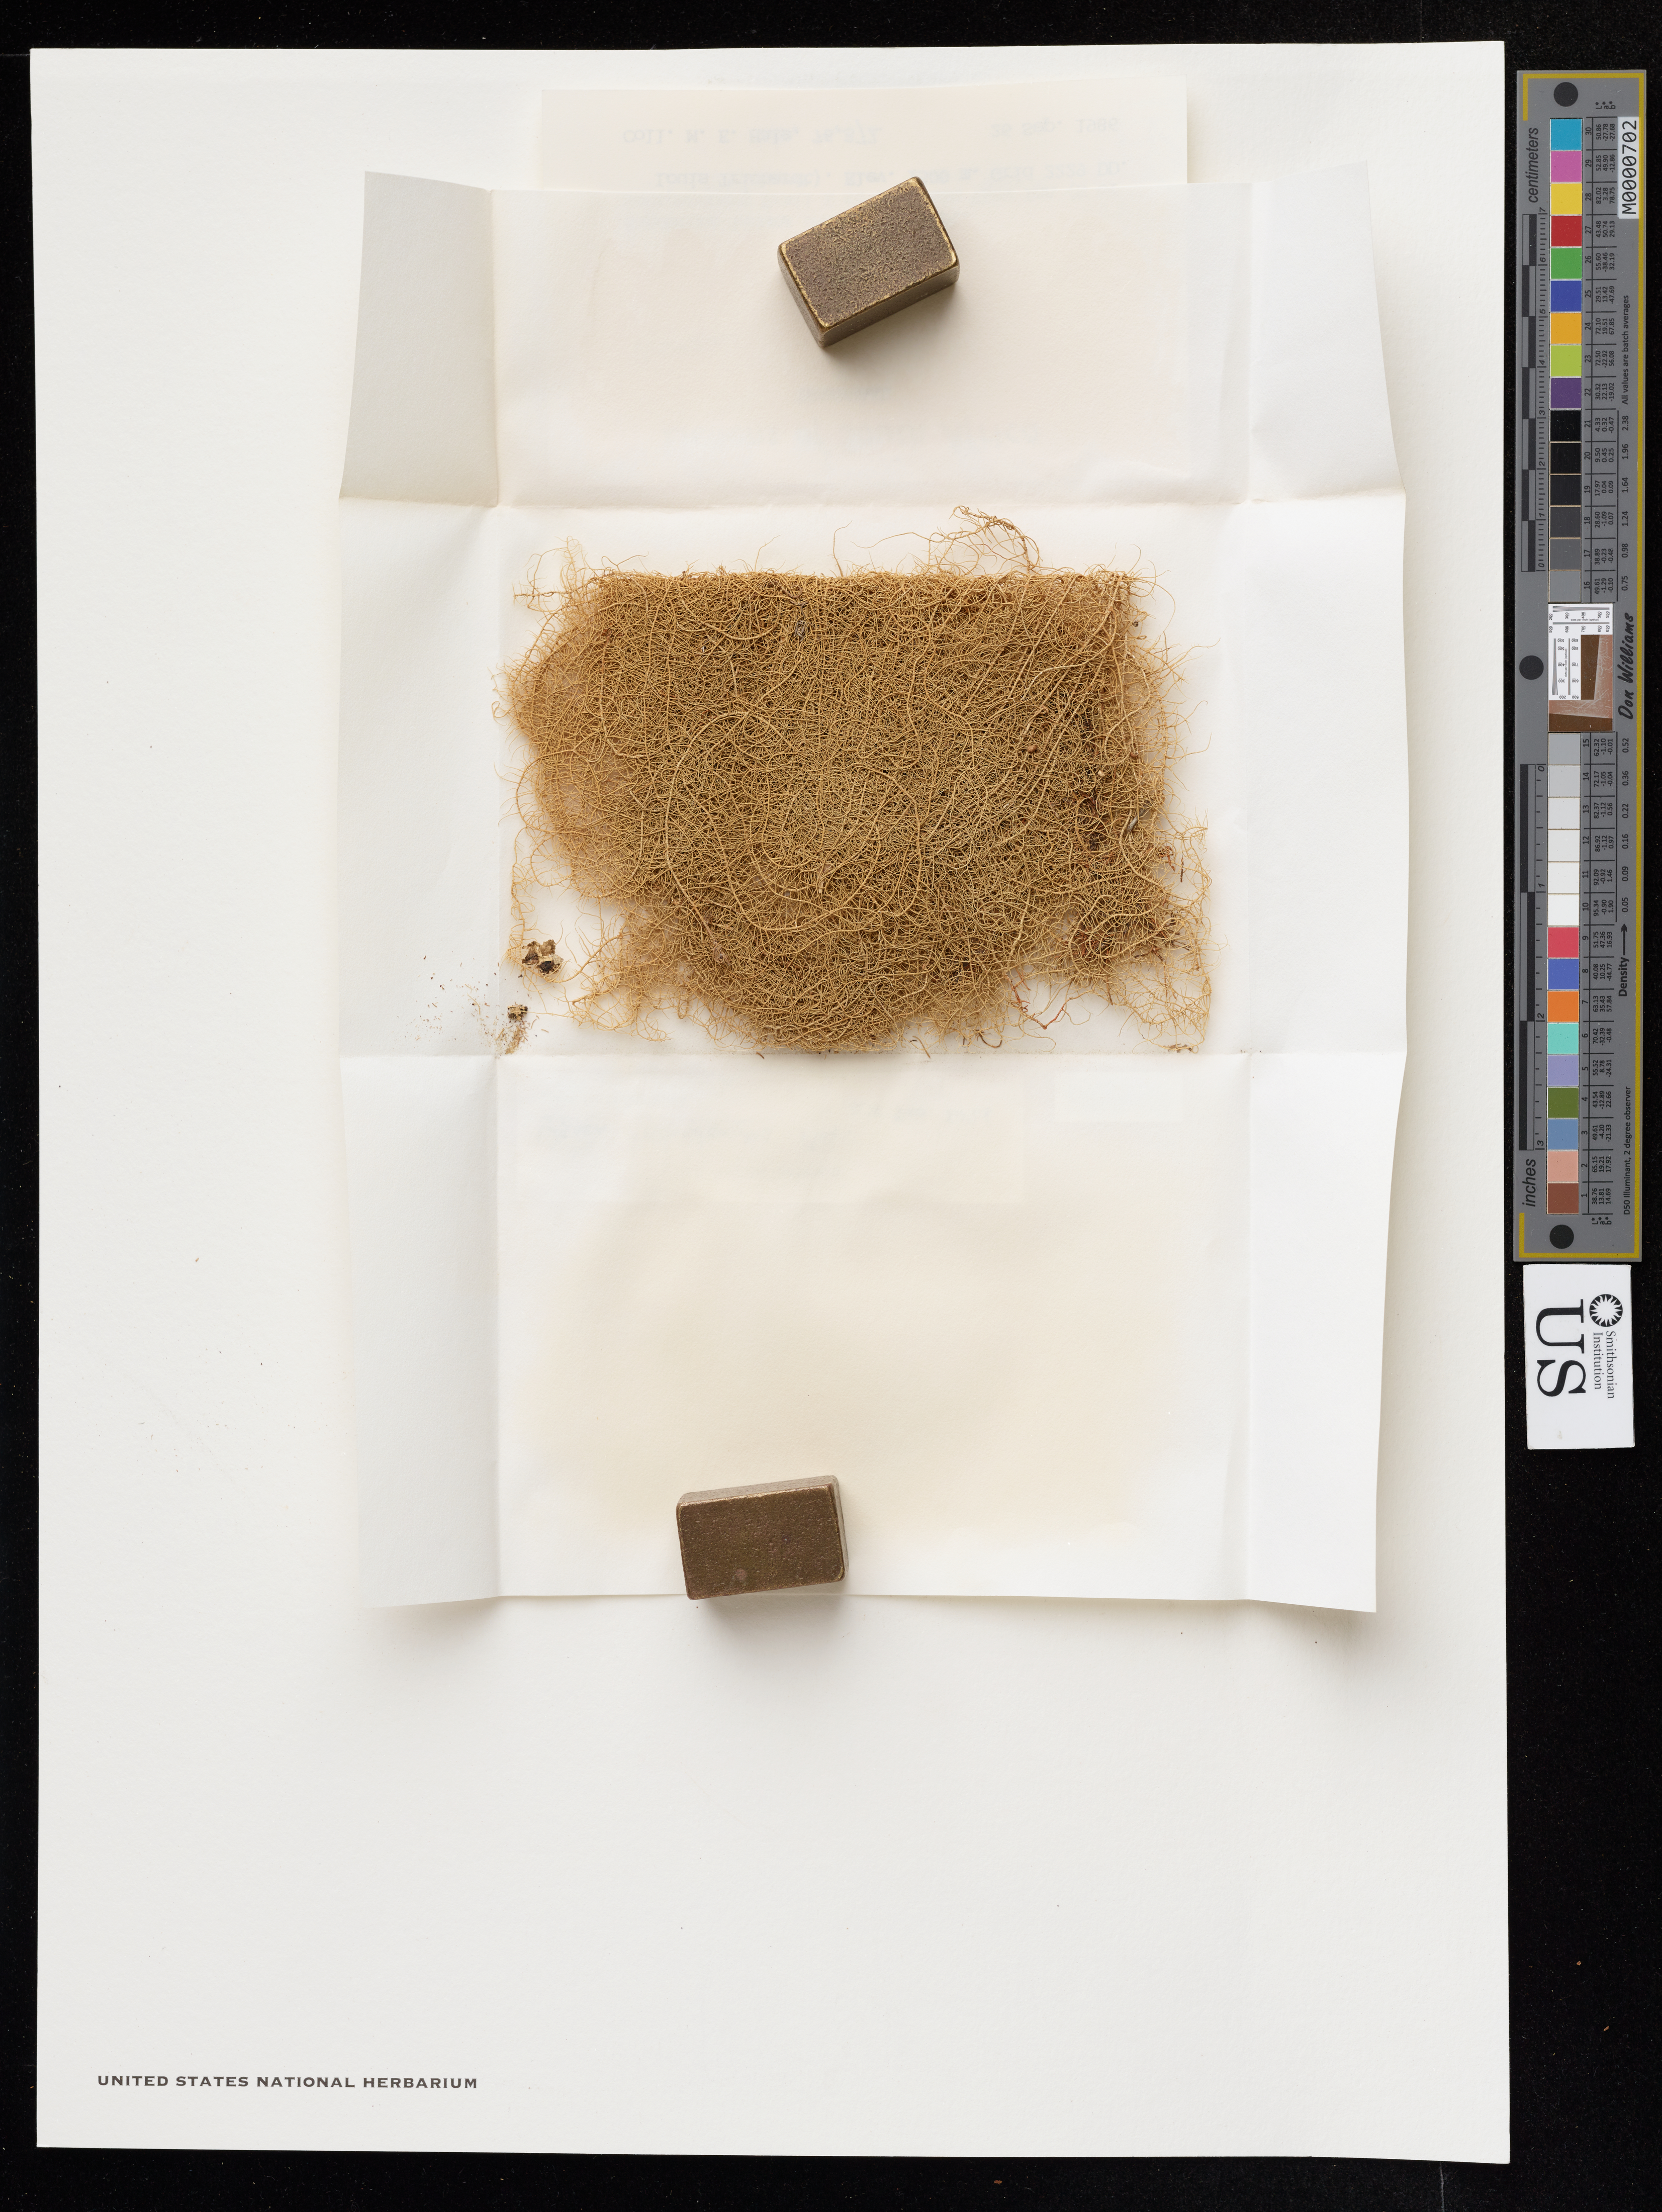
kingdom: Fungi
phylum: Ascomycota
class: Lecanoromycetes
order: Lecanorales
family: Parmeliaceae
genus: Usnea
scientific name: Usnea trichodeoides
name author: Motyka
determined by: Medeiros, Ian D., Peter Buck Postdoctoral Fellow (US), Smithsonian Institution - National Museum of Natural History (UNITED STATES)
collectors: M. Hale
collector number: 76372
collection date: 1986-09-26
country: South Africa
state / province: Mpumalanga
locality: Southpansberg Trail E of Mountain View Inn (N of Louis Trichardt). Grid 2229 DD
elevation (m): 1500